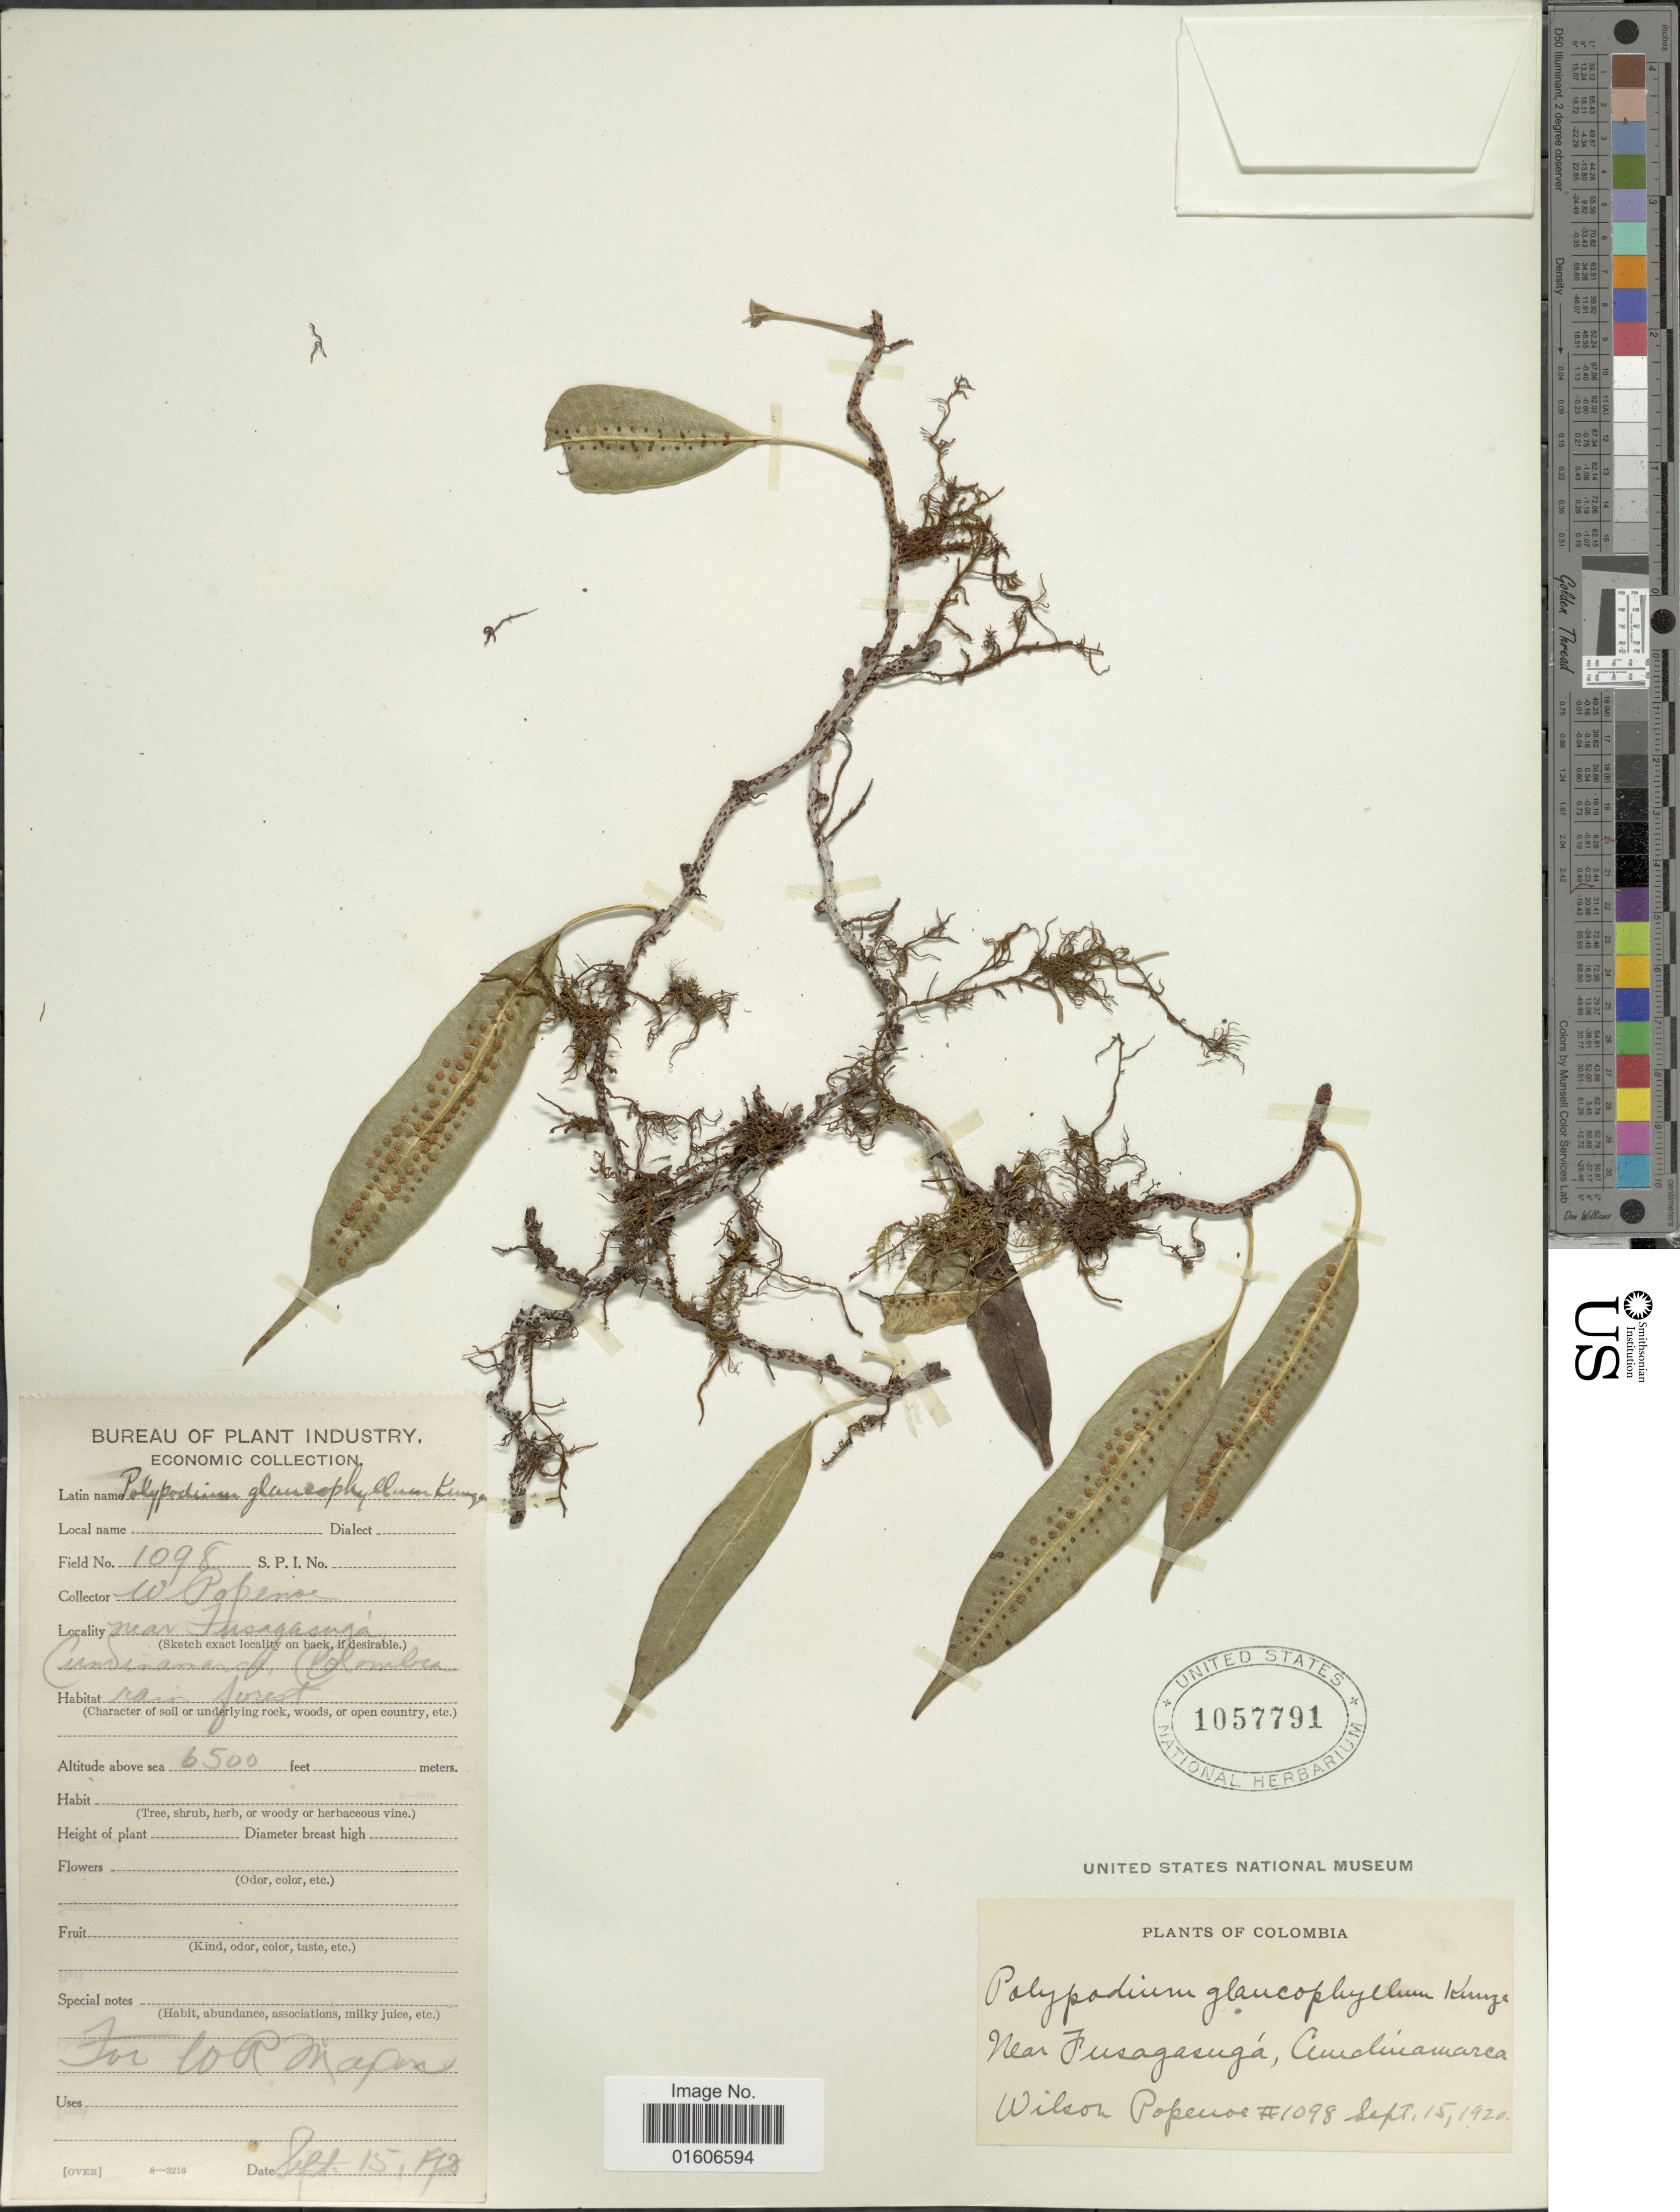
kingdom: Plantae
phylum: Tracheophyta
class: Polypodiopsida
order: Polypodiales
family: Polypodiaceae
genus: Serpocaulon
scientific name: Serpocaulon levigatum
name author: (Cav.) A.R. Sm.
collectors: W. Popenoe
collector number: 1098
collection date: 1920-09-15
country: Colombia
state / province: Cundinamarca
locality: Near Fusagasugá, Cundinamarca.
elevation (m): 1981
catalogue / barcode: US 1057791